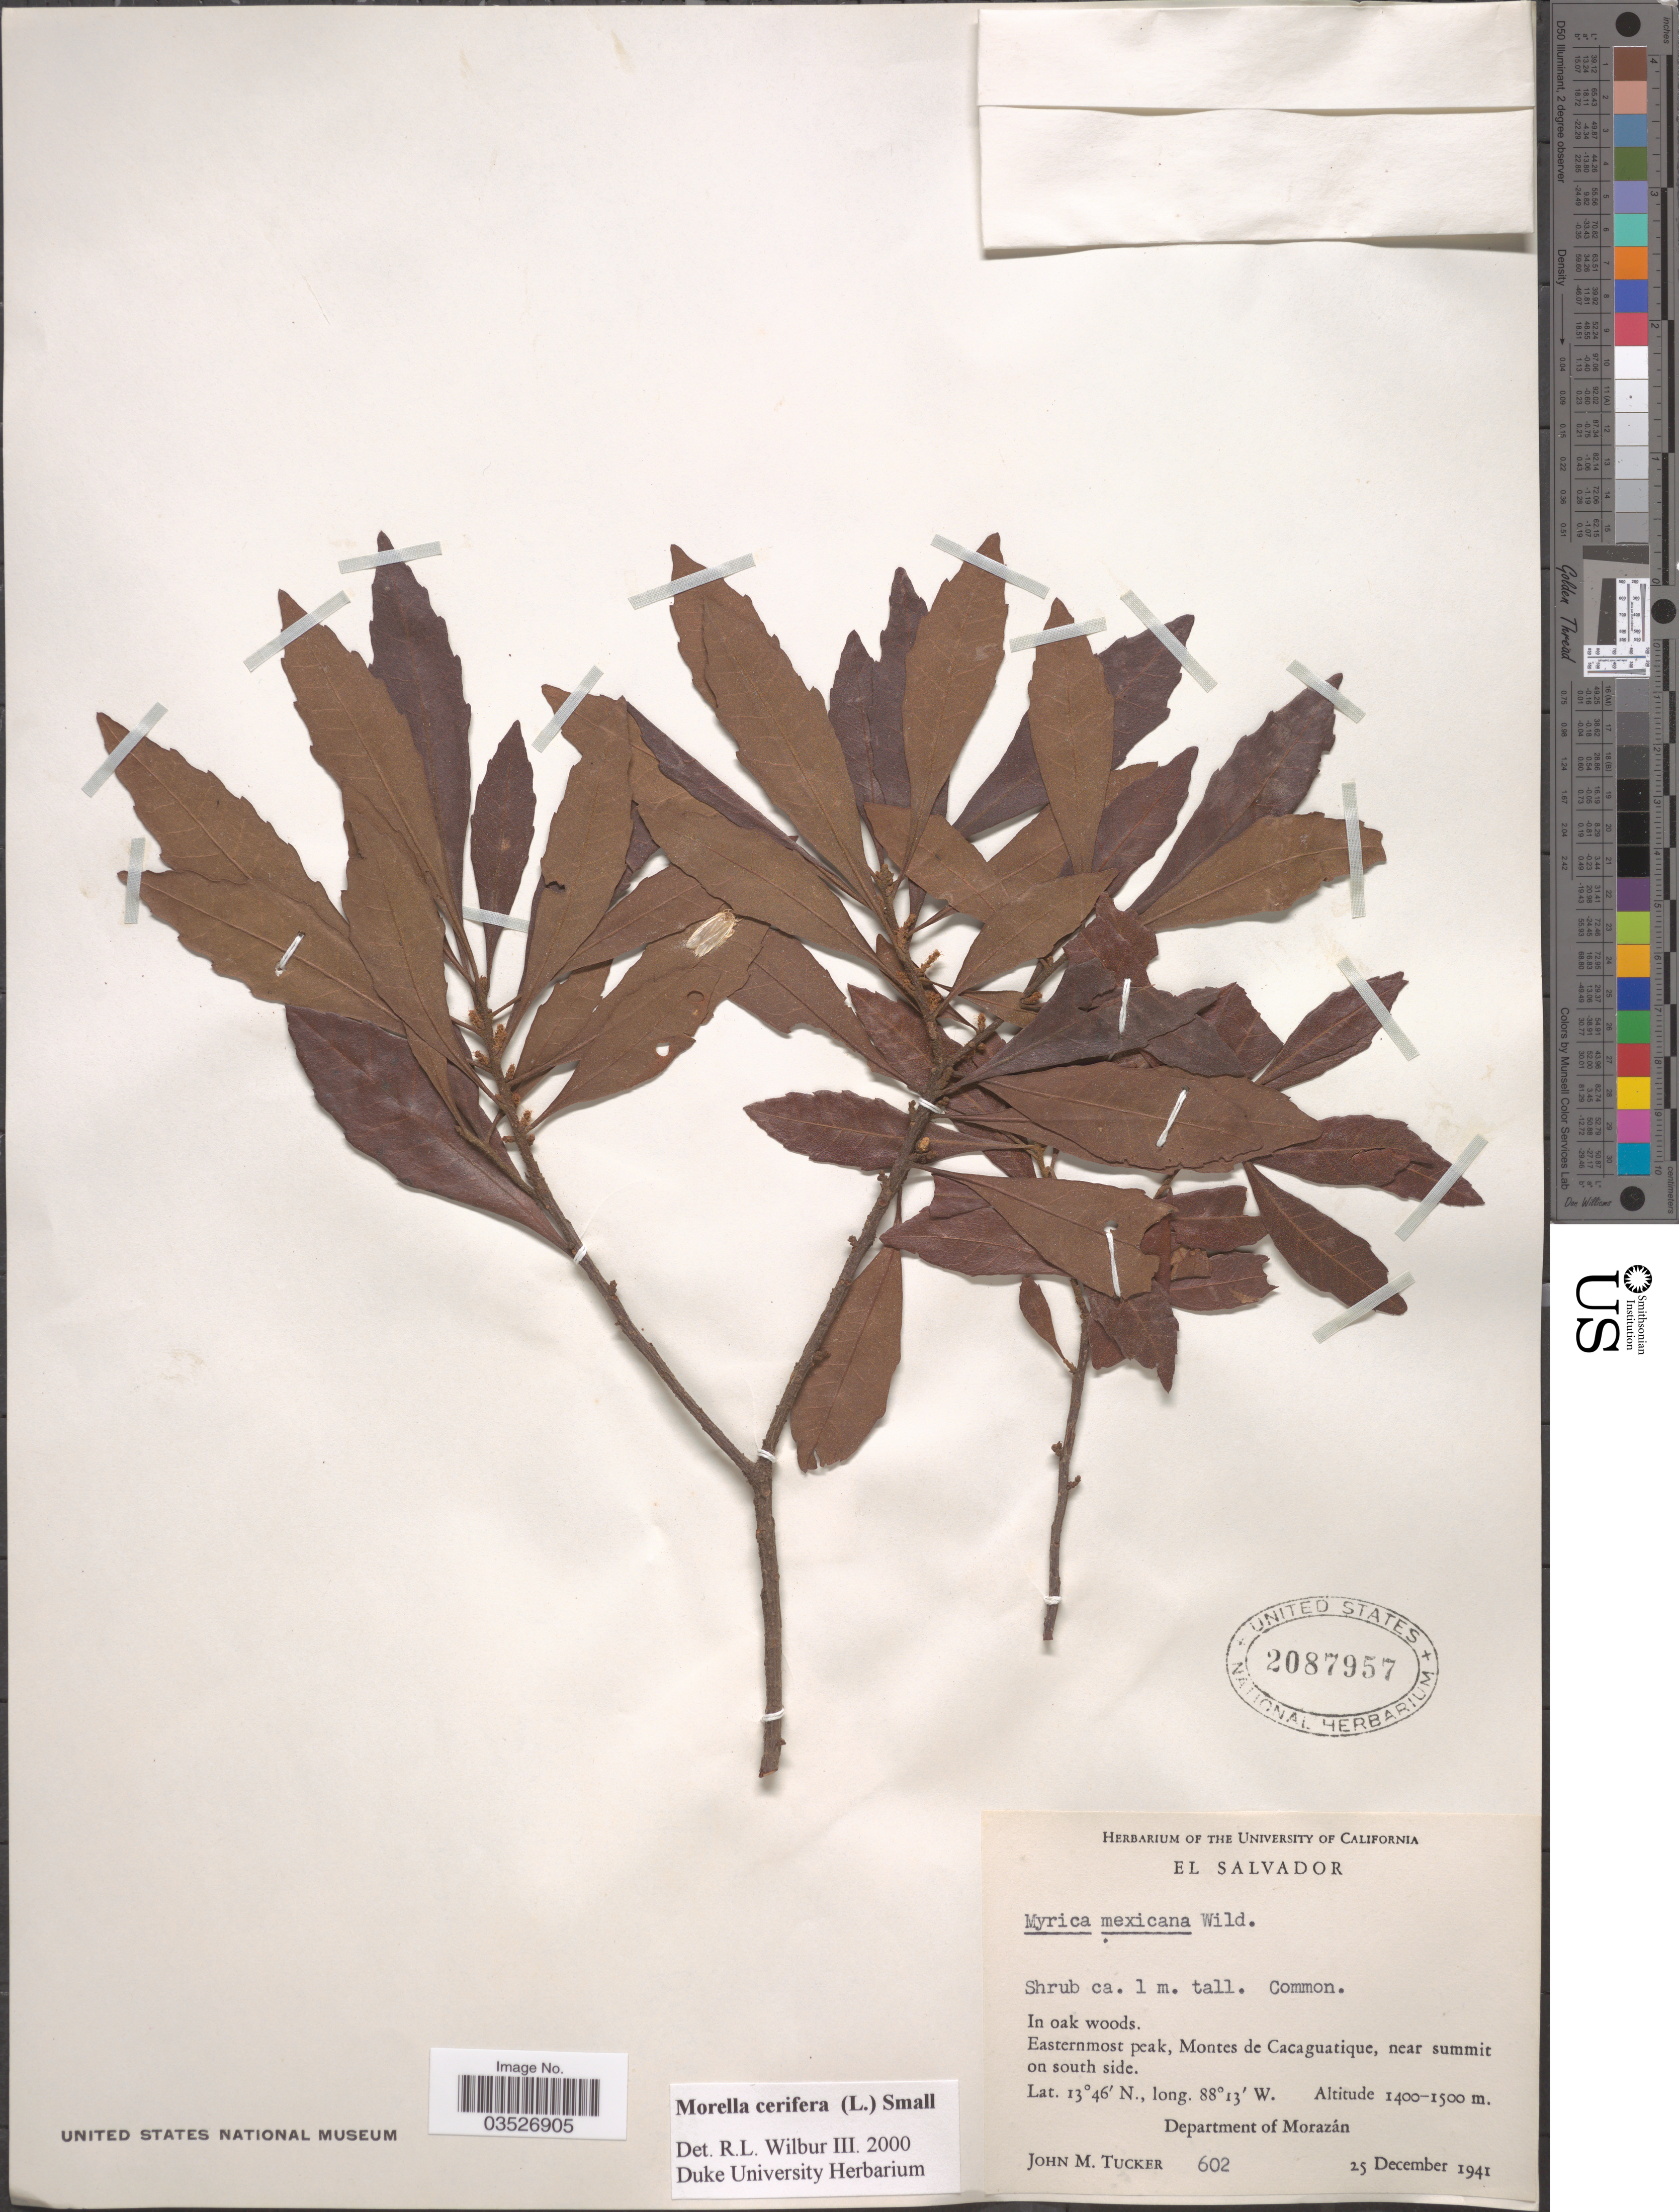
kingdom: Plantae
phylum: Tracheophyta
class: Magnoliopsida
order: Fagales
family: Myricaceae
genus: Morella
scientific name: Morella cerifera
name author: (L.) Small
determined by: Wilbur, R. L.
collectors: J. M. Tucker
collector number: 602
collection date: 1941-12-25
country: El Salvador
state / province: Morazan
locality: Easternmost peak, Montes de Cacaguatique, near summit on south side. Department of Morazán.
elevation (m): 1400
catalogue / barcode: US 2087957